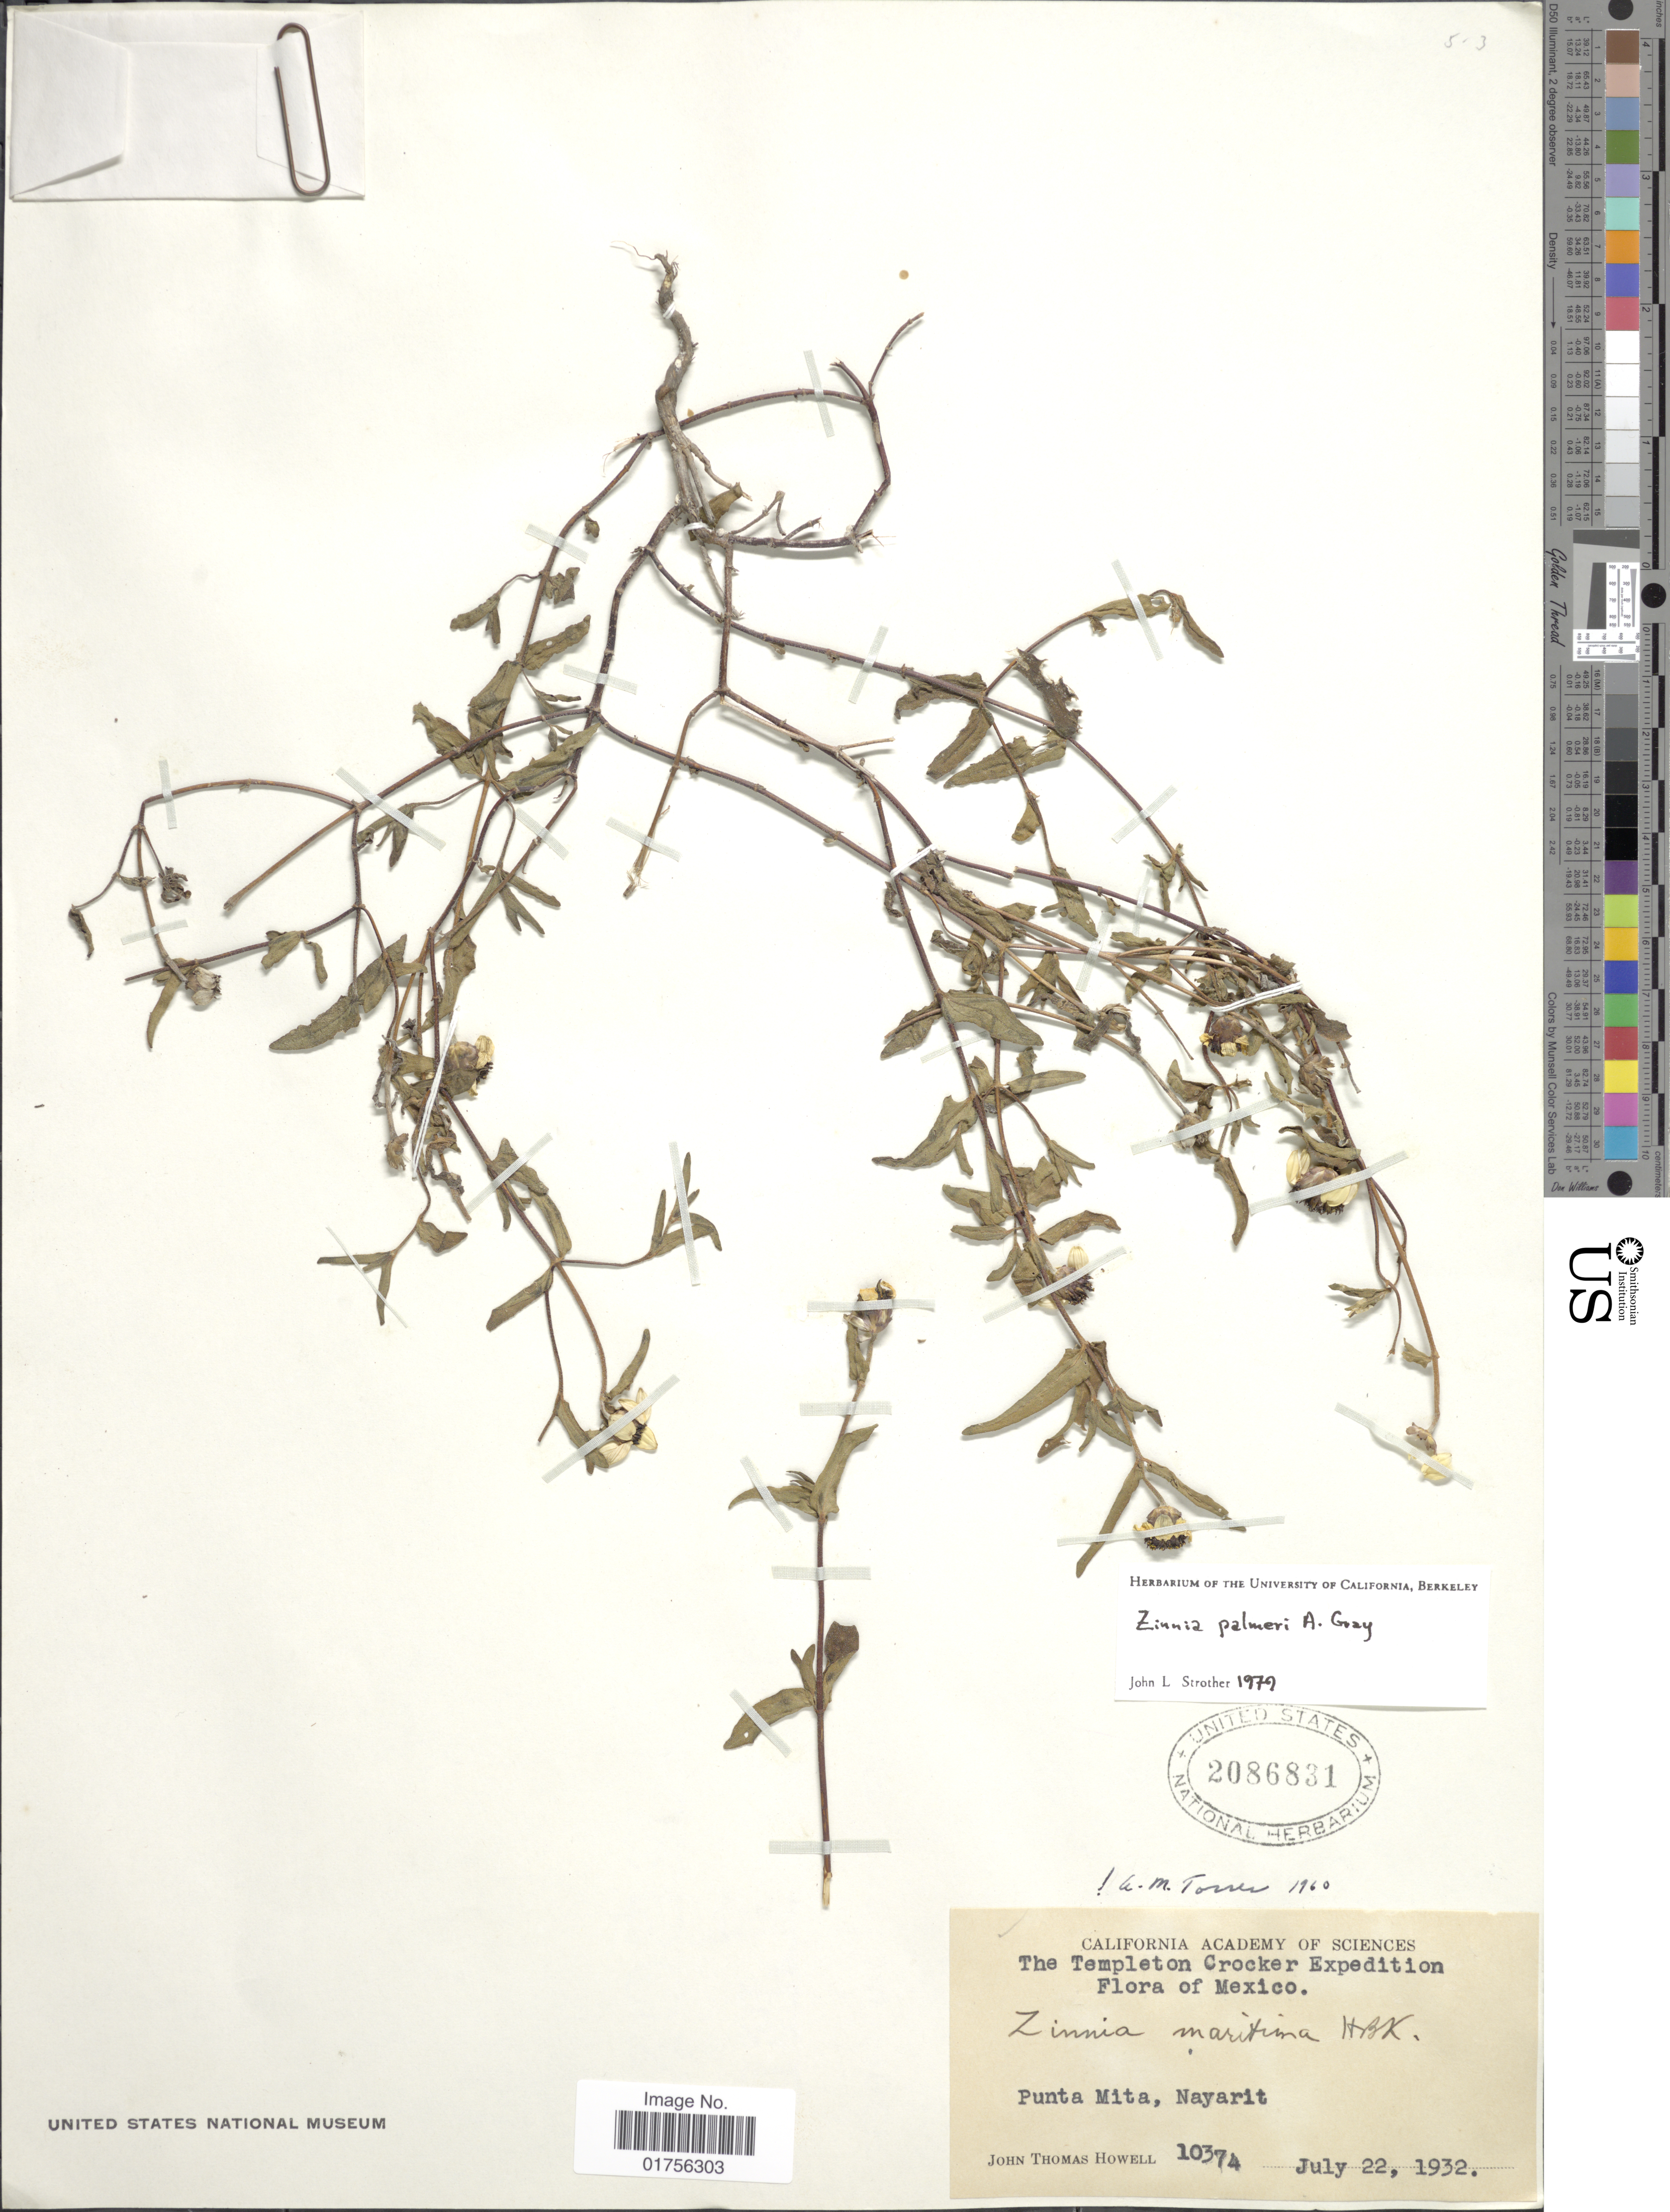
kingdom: Plantae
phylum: Tracheophyta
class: Magnoliopsida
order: Asterales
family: Asteraceae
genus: Zinnia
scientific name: Zinnia palmeri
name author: A. Gray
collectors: J. T. Howell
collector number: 10374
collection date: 1932-07-22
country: Mexico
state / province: Nayarit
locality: The Templeton Crocker, Punta Mita, Nayarit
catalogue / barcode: US 2086831